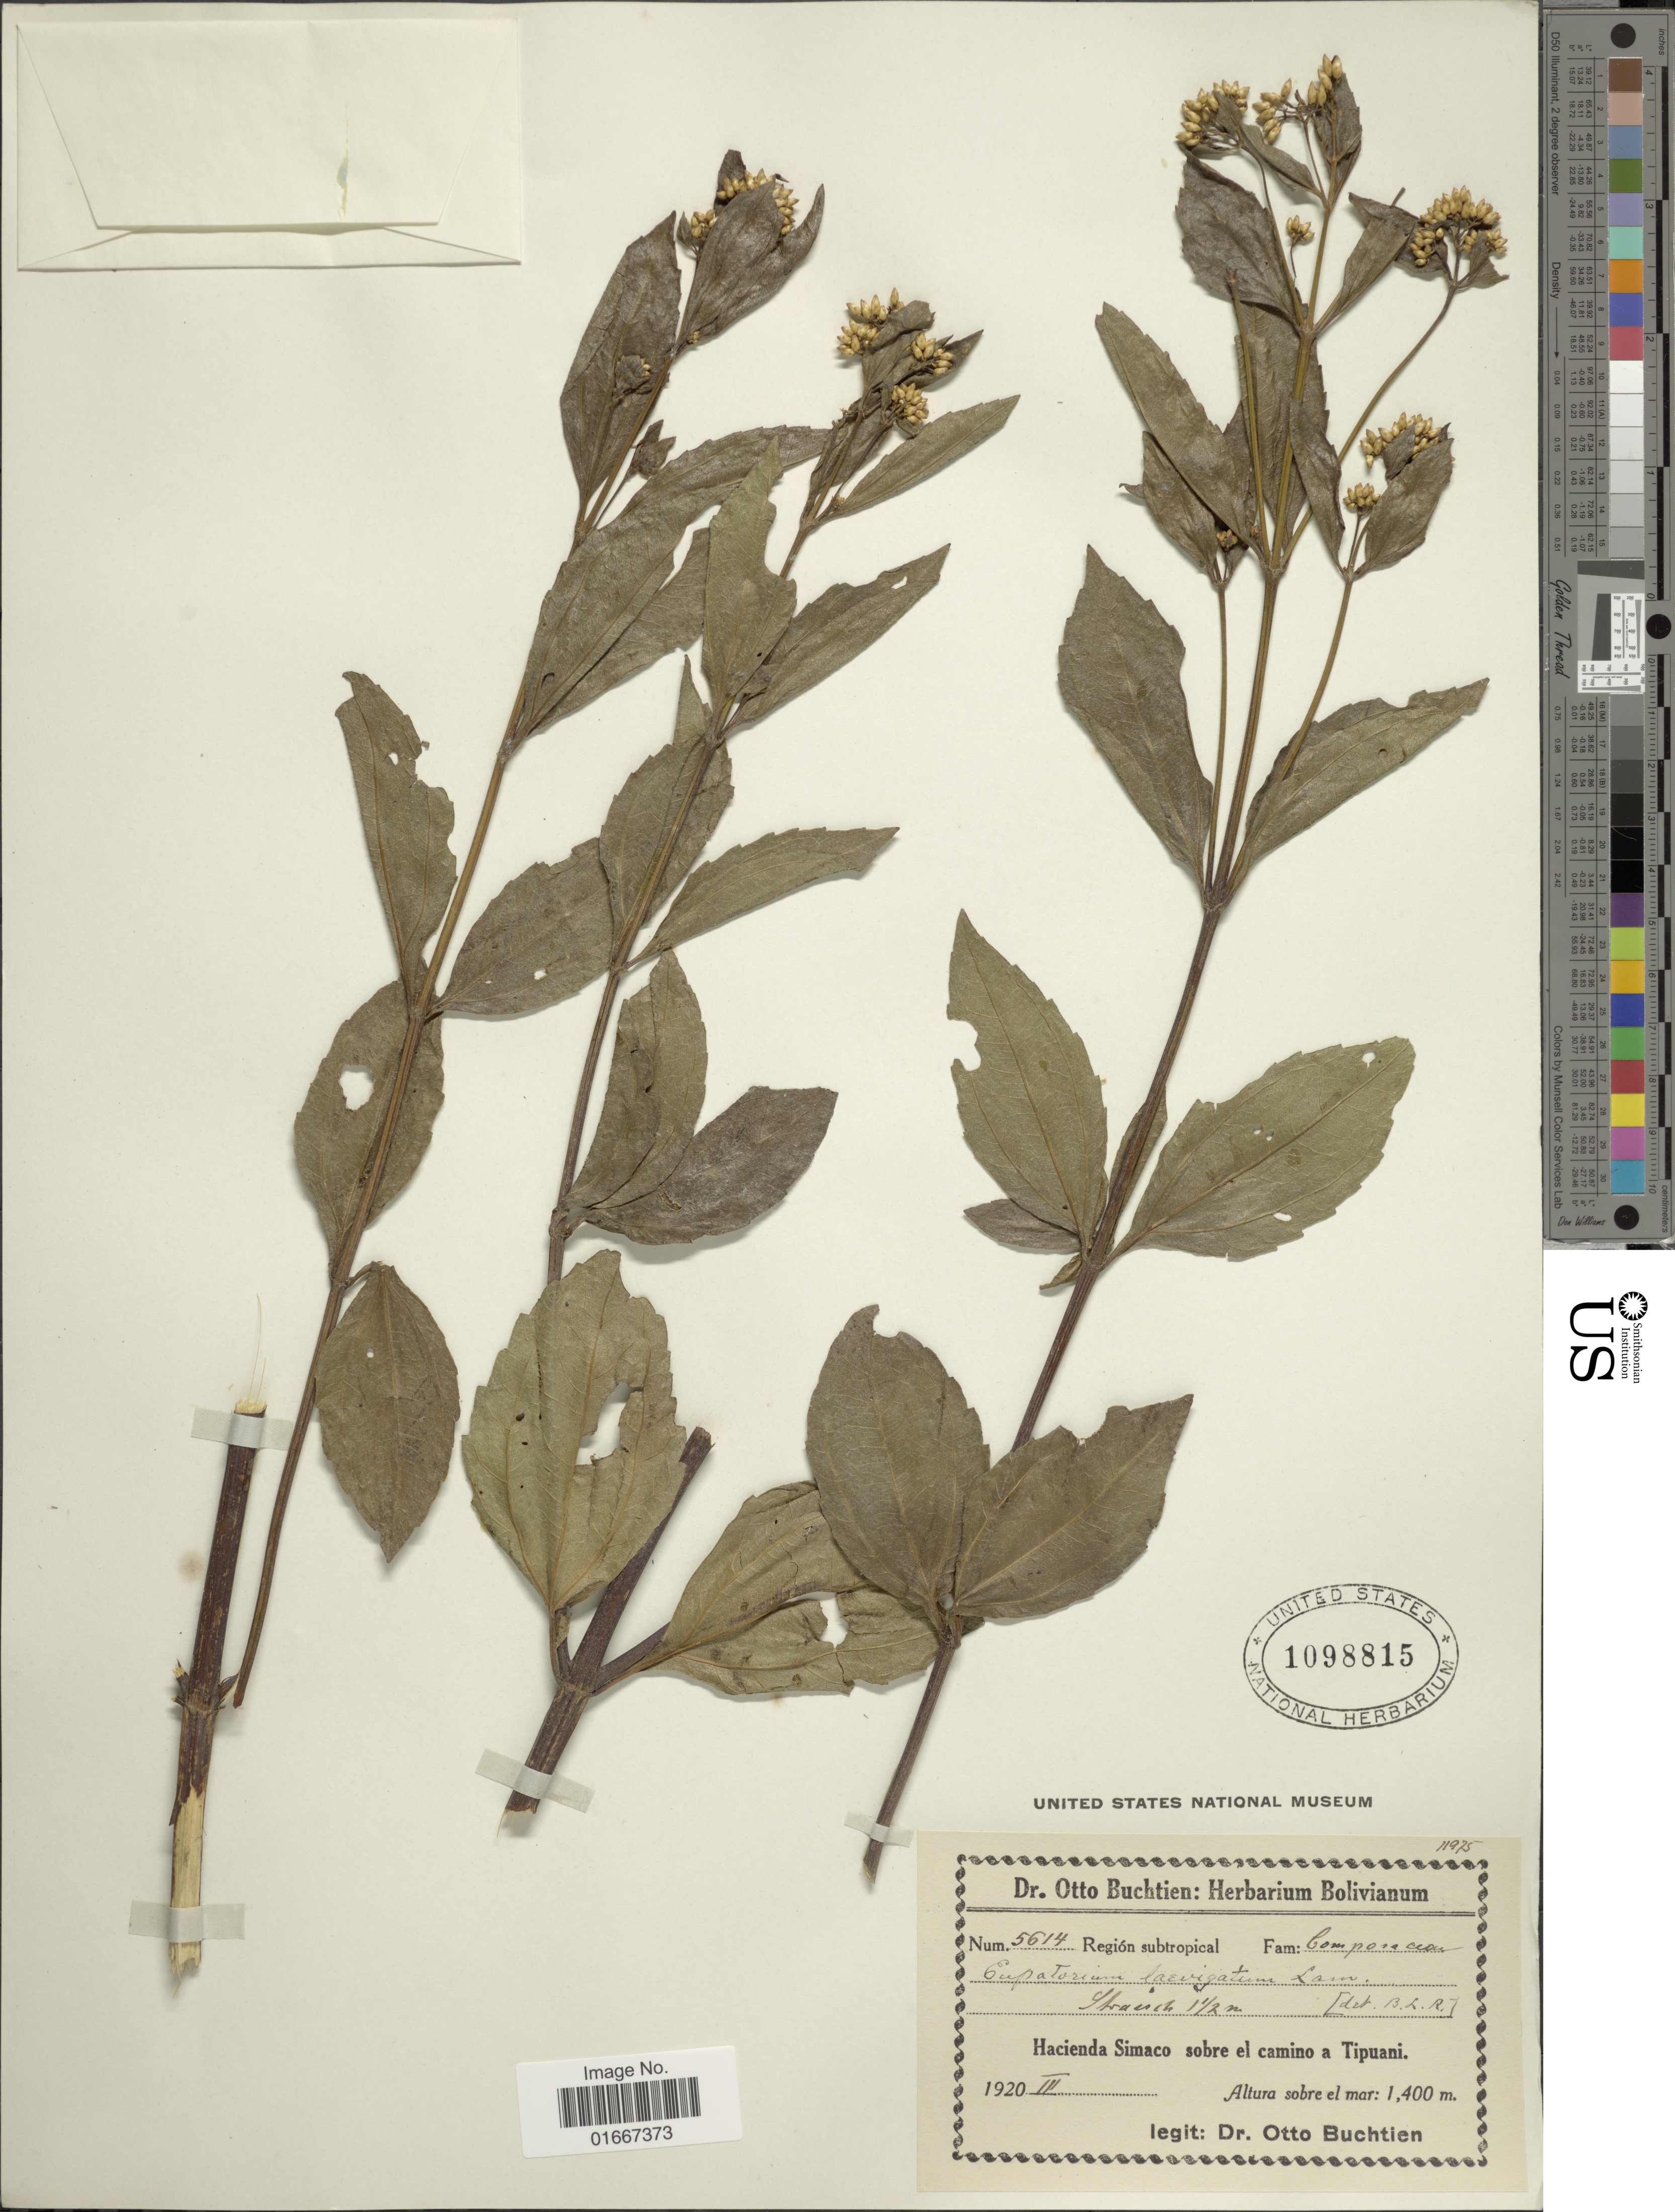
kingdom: Plantae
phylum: Tracheophyta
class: Magnoliopsida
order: Asterales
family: Asteraceae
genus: Chromolaena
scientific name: Chromolaena laevigata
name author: (Lam.) R.M. King & H. Rob.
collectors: O. Buchtien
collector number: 5614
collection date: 1920-02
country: Bolivia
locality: Region Subtropical, Hacienda Simaco sobre en camino a Tipuani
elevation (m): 1400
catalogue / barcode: US 1098815